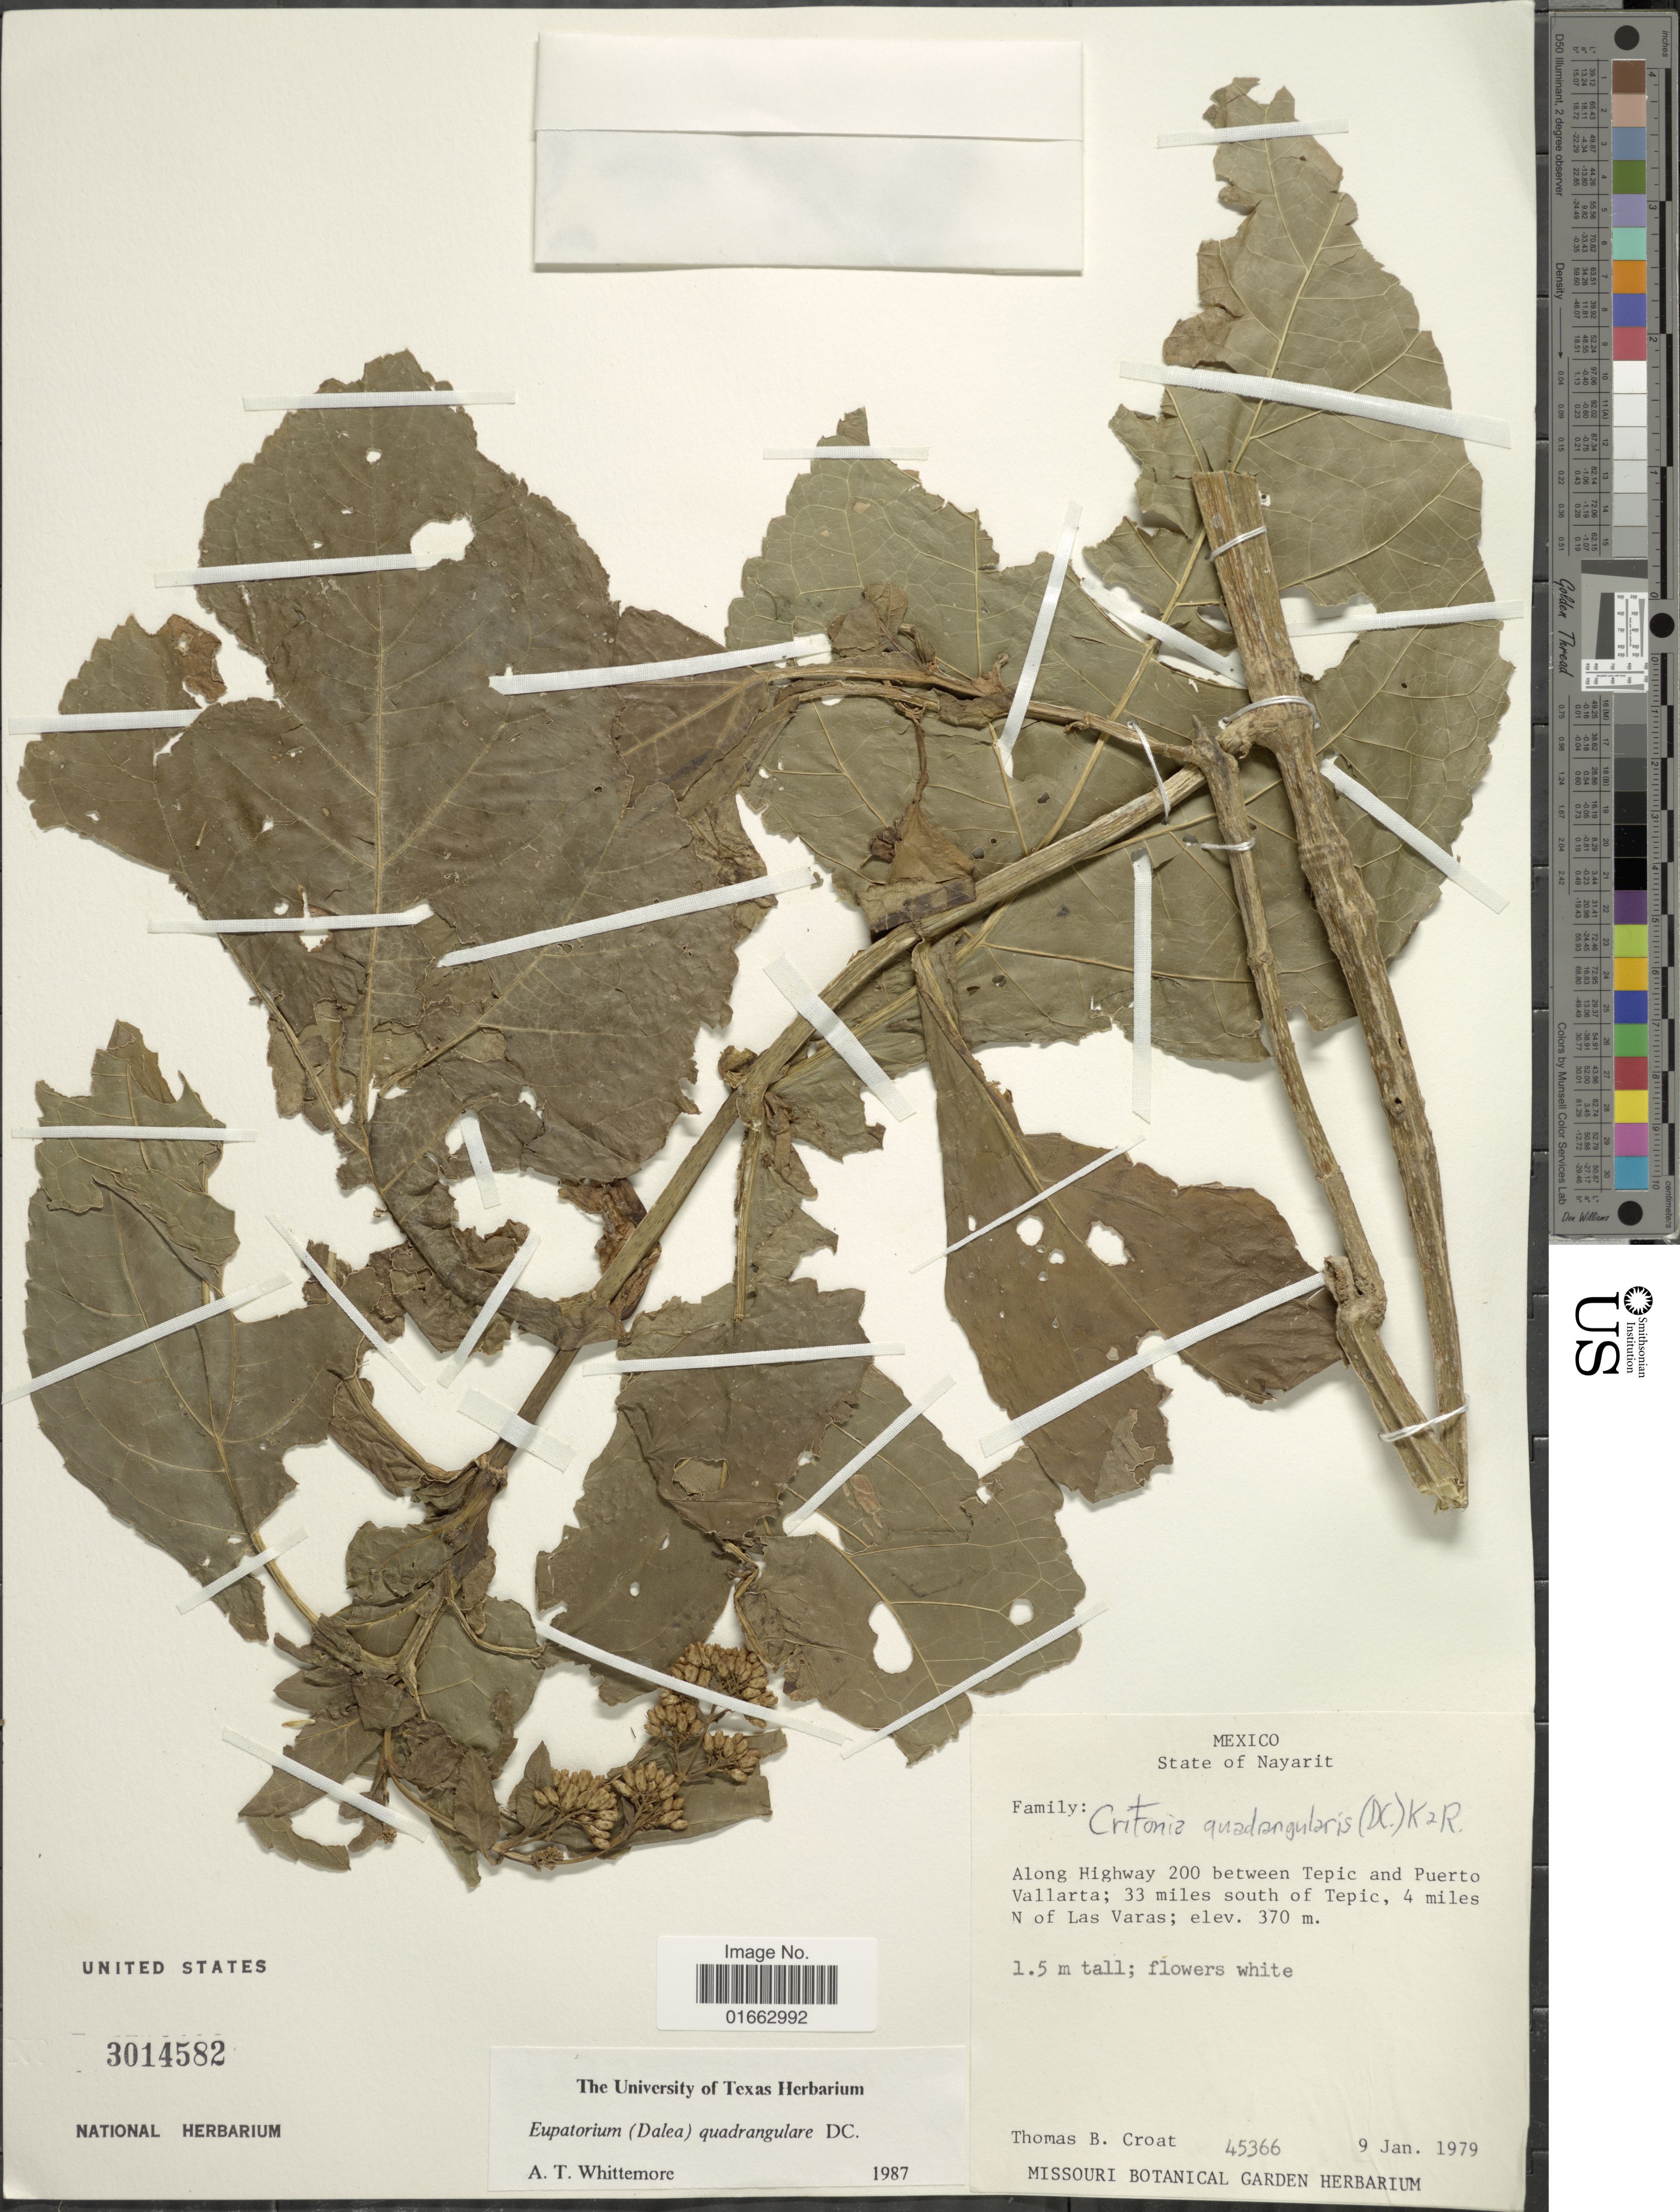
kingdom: Plantae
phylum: Tracheophyta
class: Magnoliopsida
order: Asterales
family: Asteraceae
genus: Critonia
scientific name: Critonia quadrangularis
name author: (DC.) R.M. King & H. Rob.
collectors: T. B. Croat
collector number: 45366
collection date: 1979-01-09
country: Mexico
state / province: Nayarit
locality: Along Highway 200 between Tepic and Puerto Vallarta; 33 miles south of Tepic, 4 miles N of Las Varas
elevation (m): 370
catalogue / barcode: US 3014582